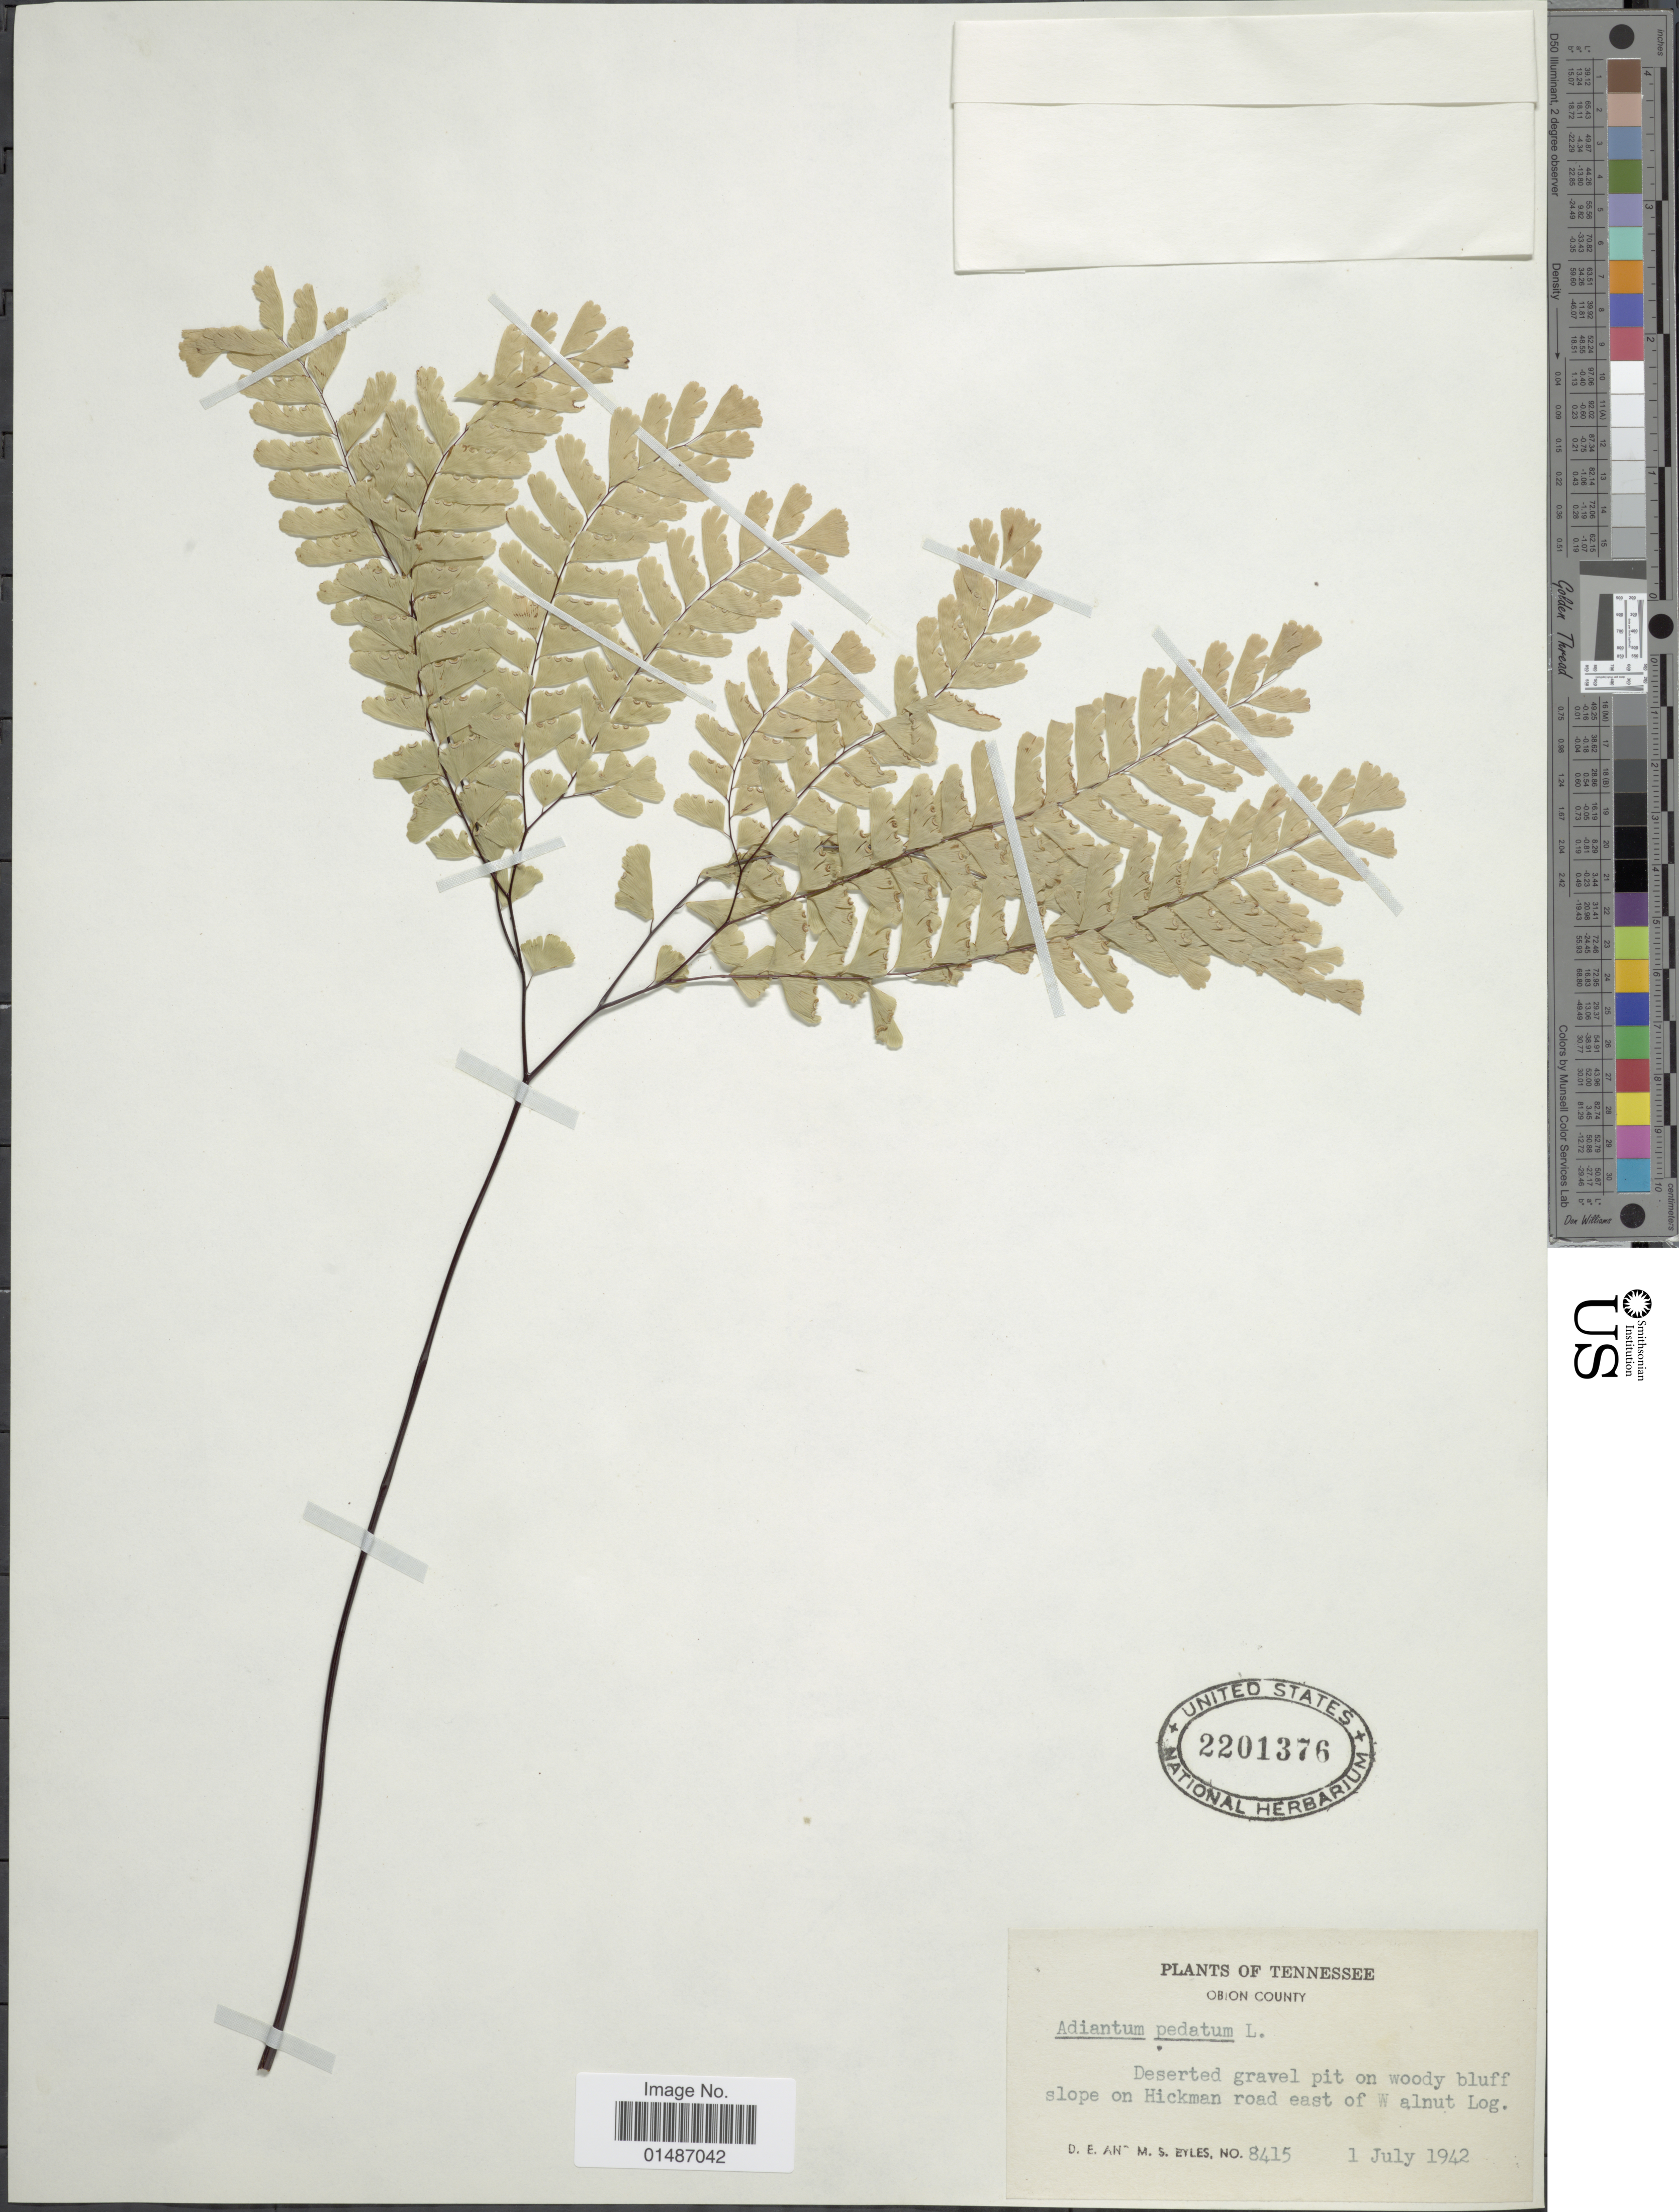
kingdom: Plantae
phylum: Tracheophyta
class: Polypodiopsida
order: Polypodiales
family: Pteridaceae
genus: Adiantum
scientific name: Adiantum pedatum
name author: L.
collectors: D. Eyles & M. Eyles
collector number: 8415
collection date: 1943-07-01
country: United States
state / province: Tennessee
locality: Obion County. Deserted gravel pit on woody bluff slope on Hickman road east of Walnut Log.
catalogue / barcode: US 2201376